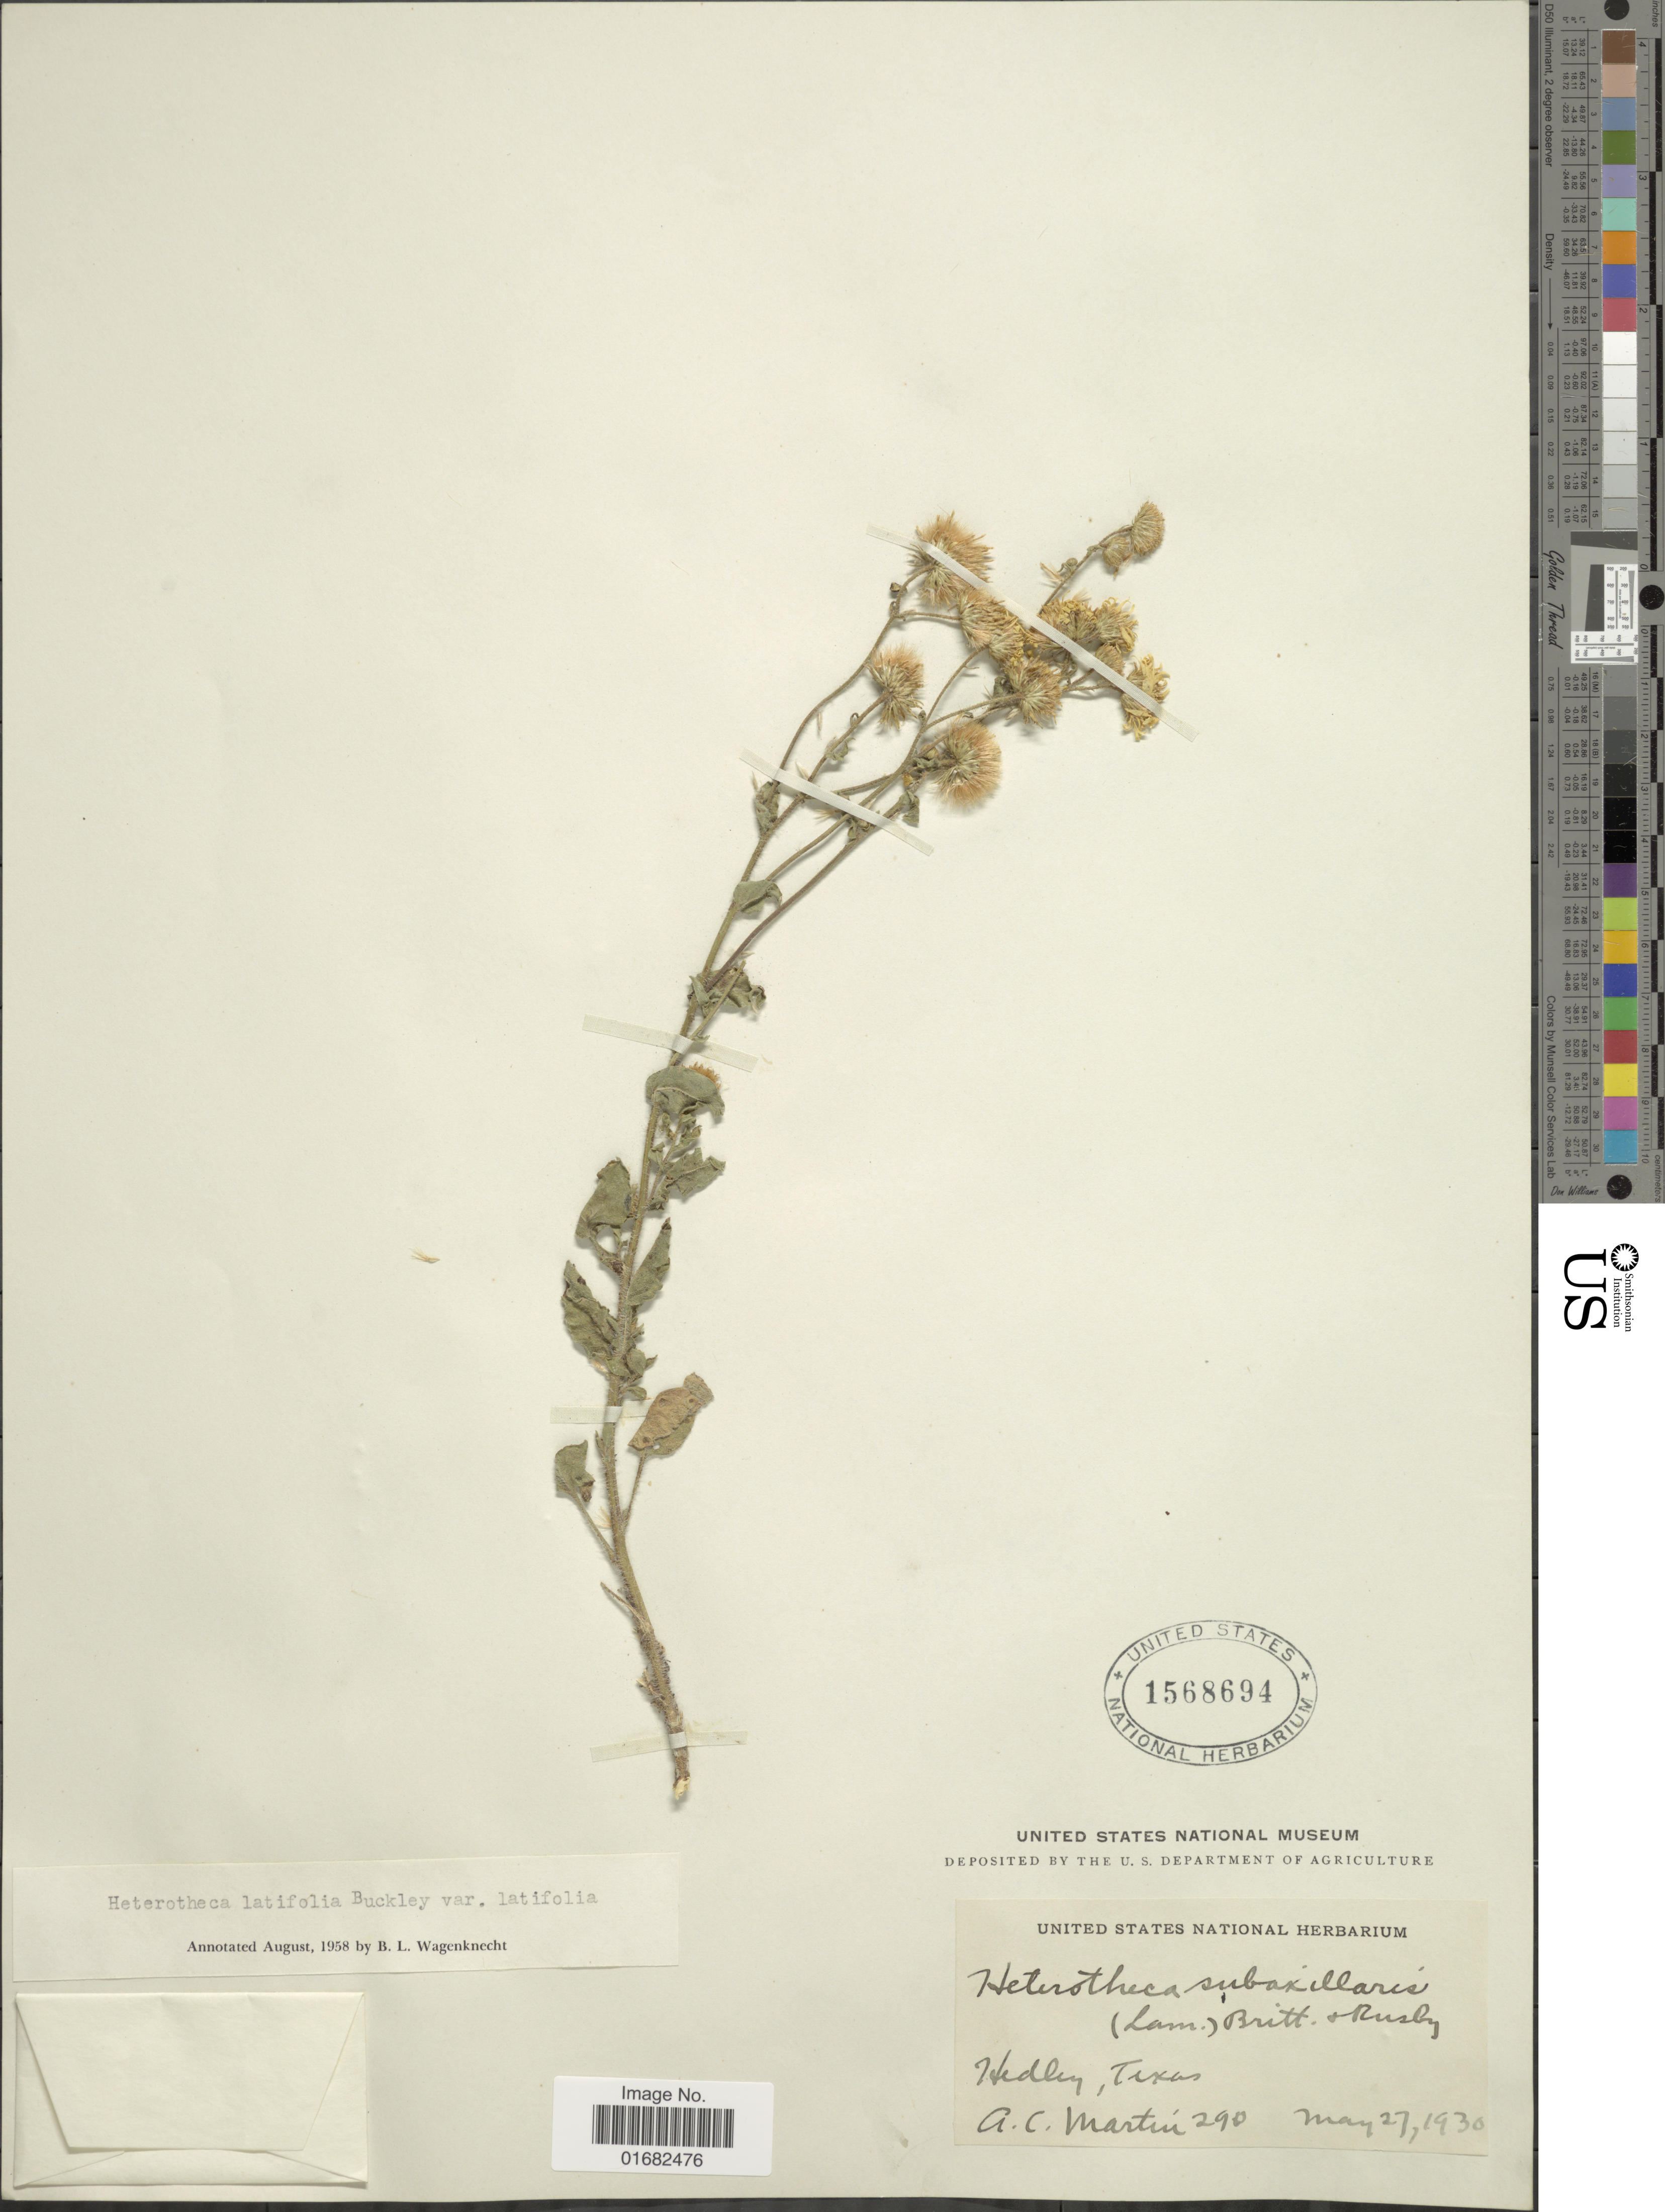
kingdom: Plantae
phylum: Tracheophyta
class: Magnoliopsida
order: Asterales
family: Asteraceae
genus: Heterotheca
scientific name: Heterotheca latifolia var. latifolia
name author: Buckley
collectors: A. C. Martin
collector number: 290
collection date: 1930-05-27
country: United States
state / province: Texas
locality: Hedley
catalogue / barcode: US 1568694